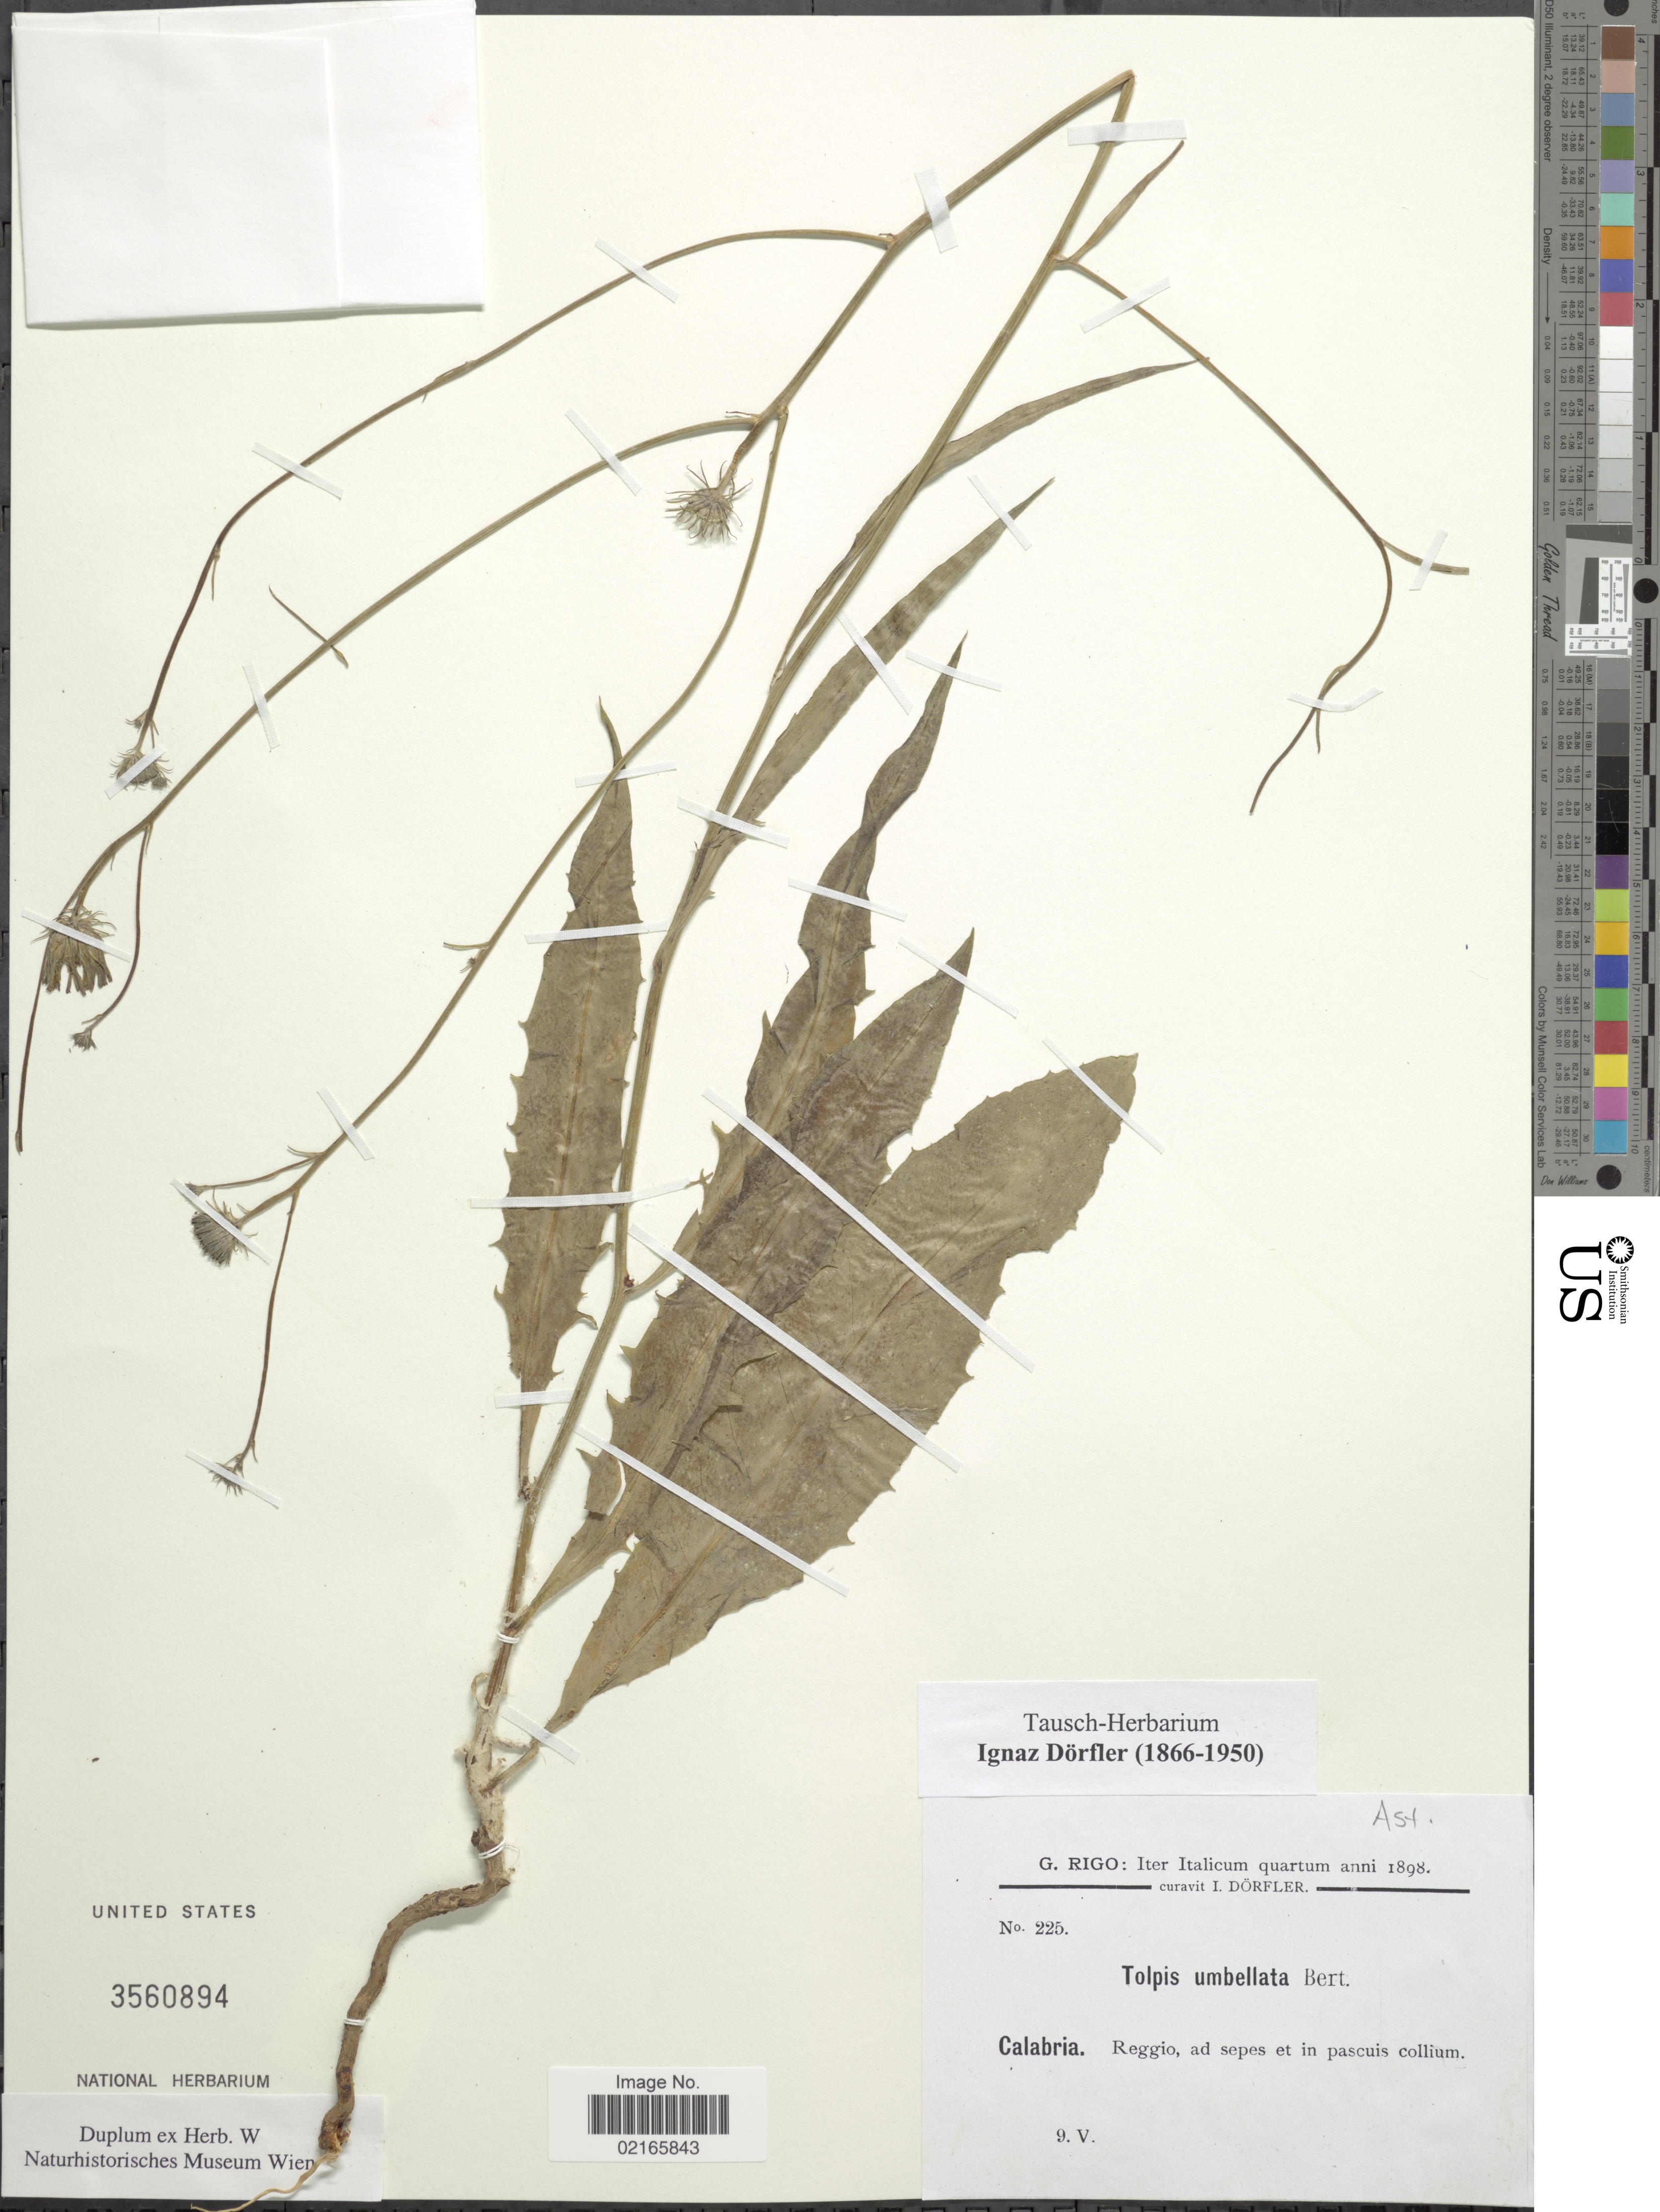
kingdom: Plantae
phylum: Tracheophyta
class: Magnoliopsida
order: Asterales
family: Asteraceae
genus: Tolpis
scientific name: Tolpis umbellata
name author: Bertol.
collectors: G. Rigo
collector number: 225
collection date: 1898-05-09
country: Italy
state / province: Calabria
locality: Reggio, ad sepes et in pascuis callium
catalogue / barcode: US 3560894